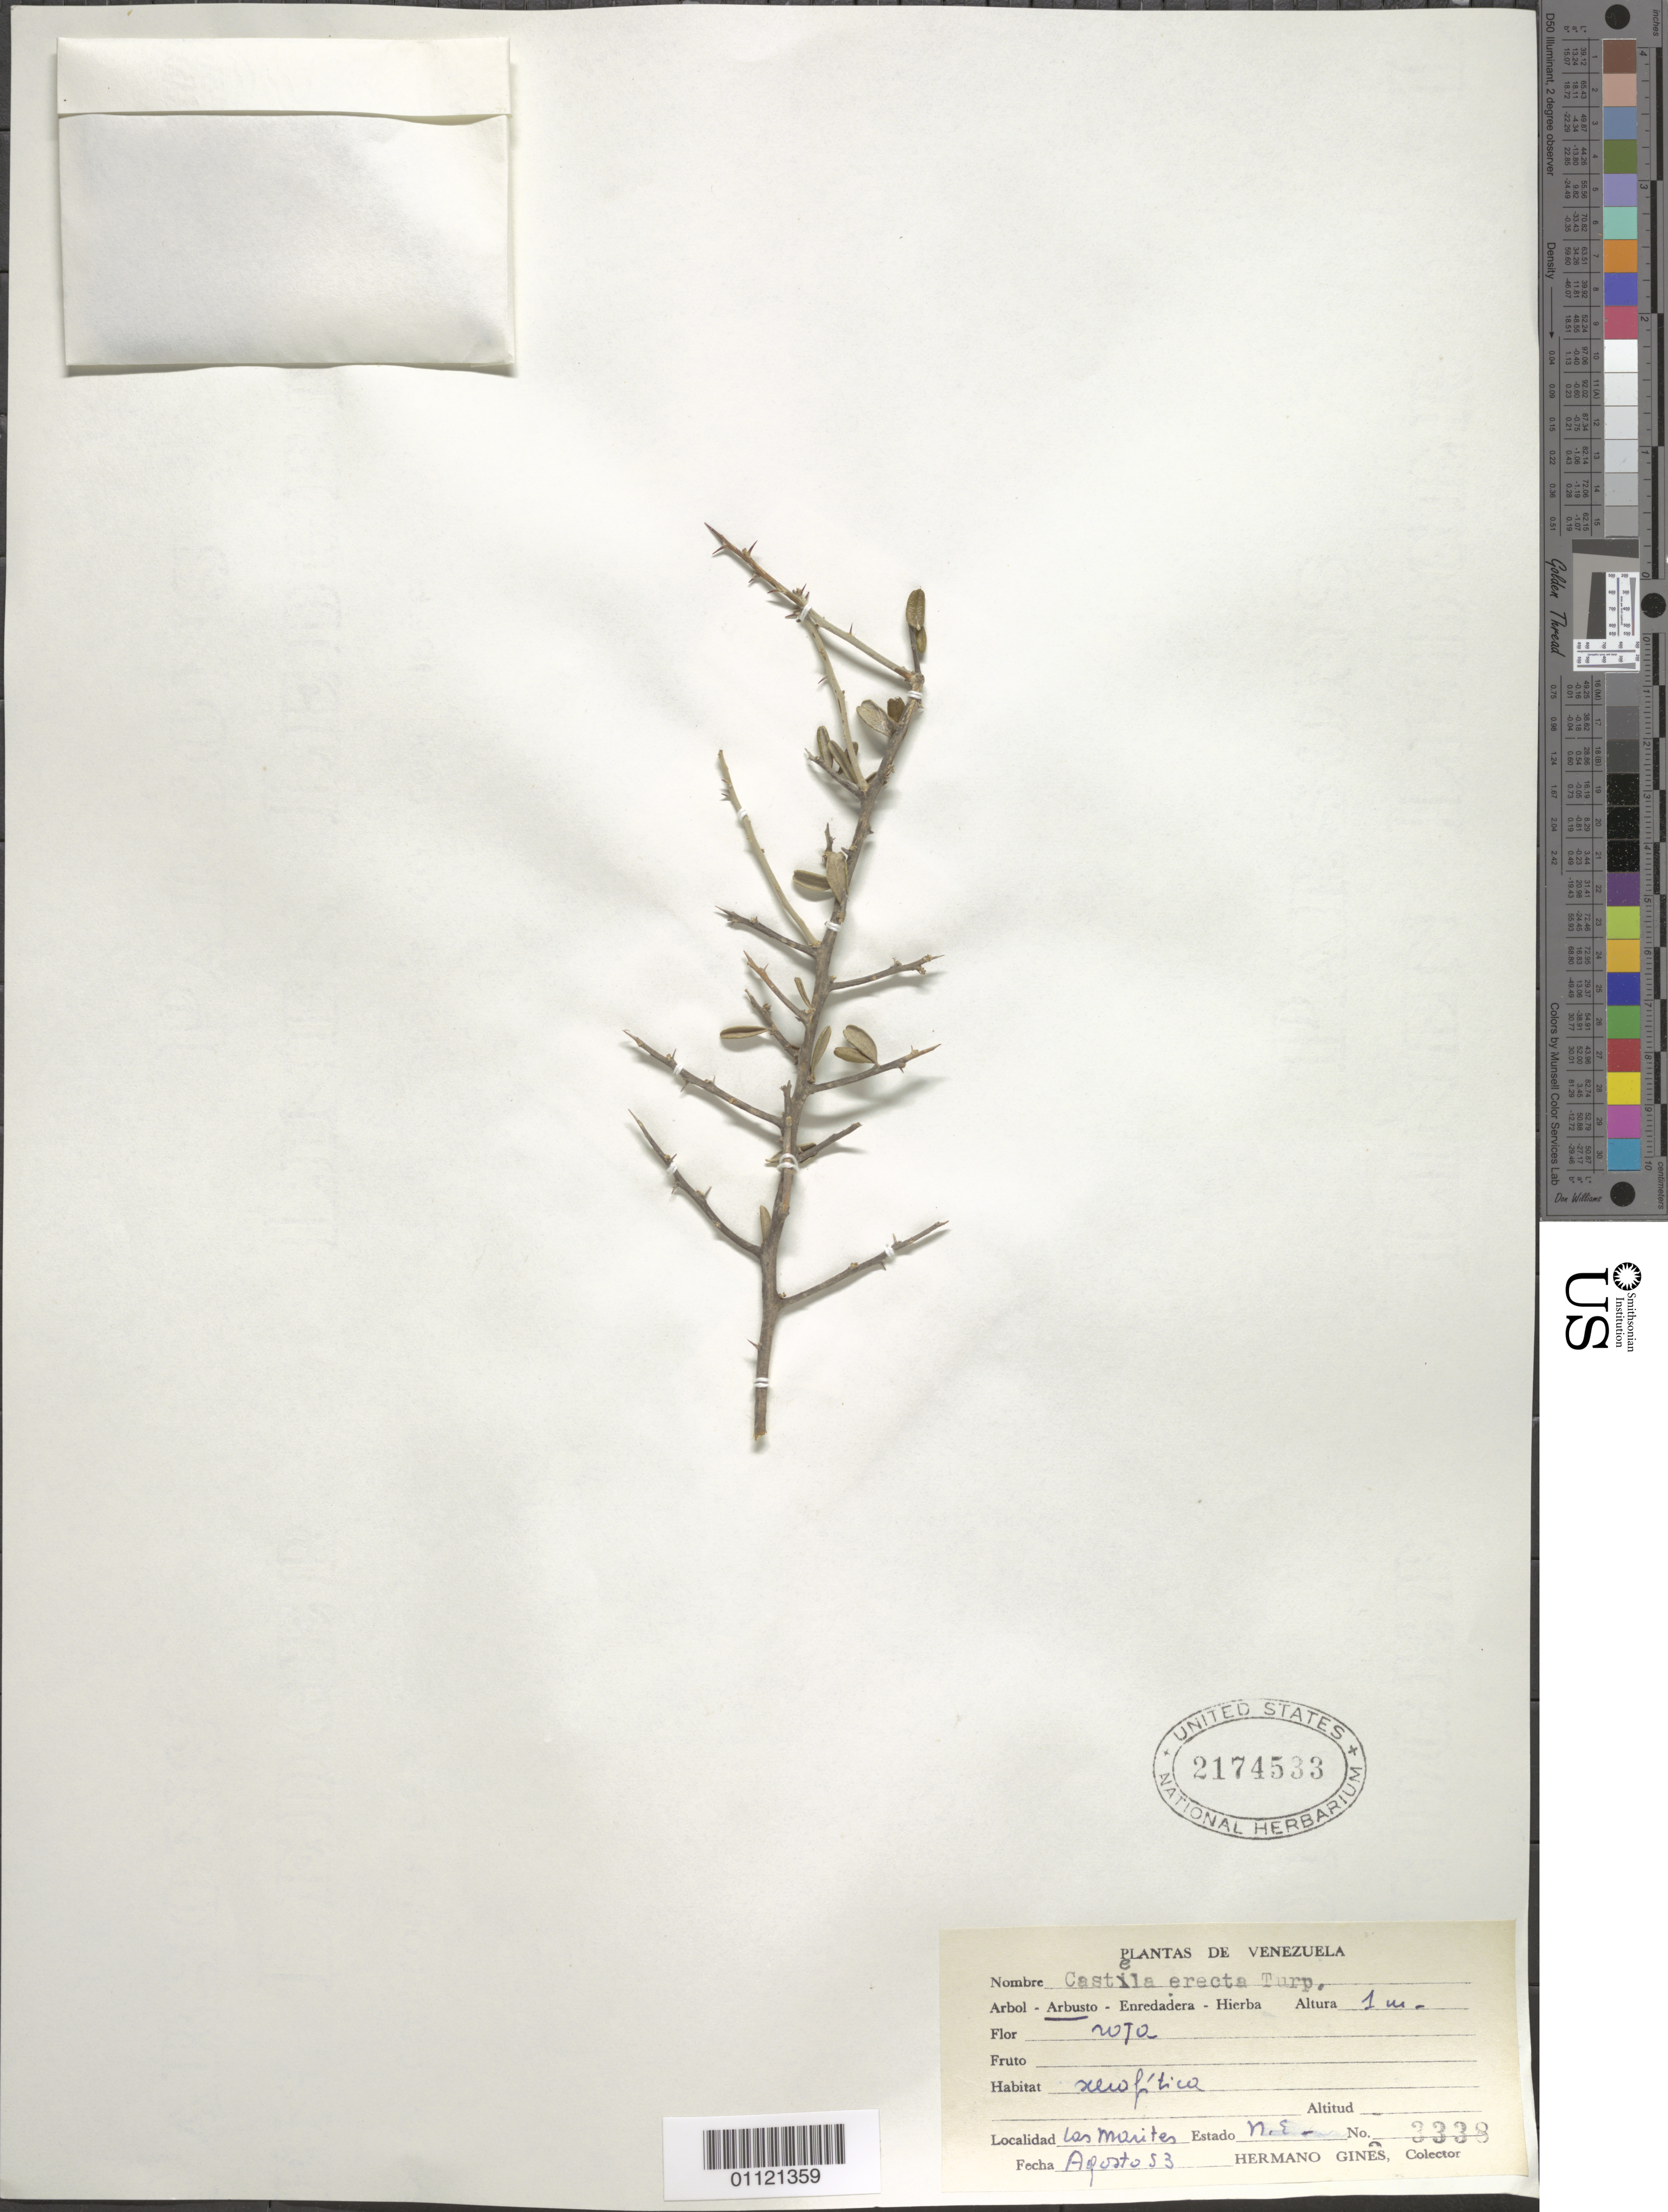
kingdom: Plantae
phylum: Tracheophyta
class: Magnoliopsida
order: Sapindales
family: Simaroubaceae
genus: Castela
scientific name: Castela erecta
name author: Turpin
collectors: Bro. Gines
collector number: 3338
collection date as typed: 01 Aug 1953 to 31 Aug 1953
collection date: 1953-08-01/1953-08-31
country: Venezuela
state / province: Nueva Esparta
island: Margarita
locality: Los Marites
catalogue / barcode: US 2174533